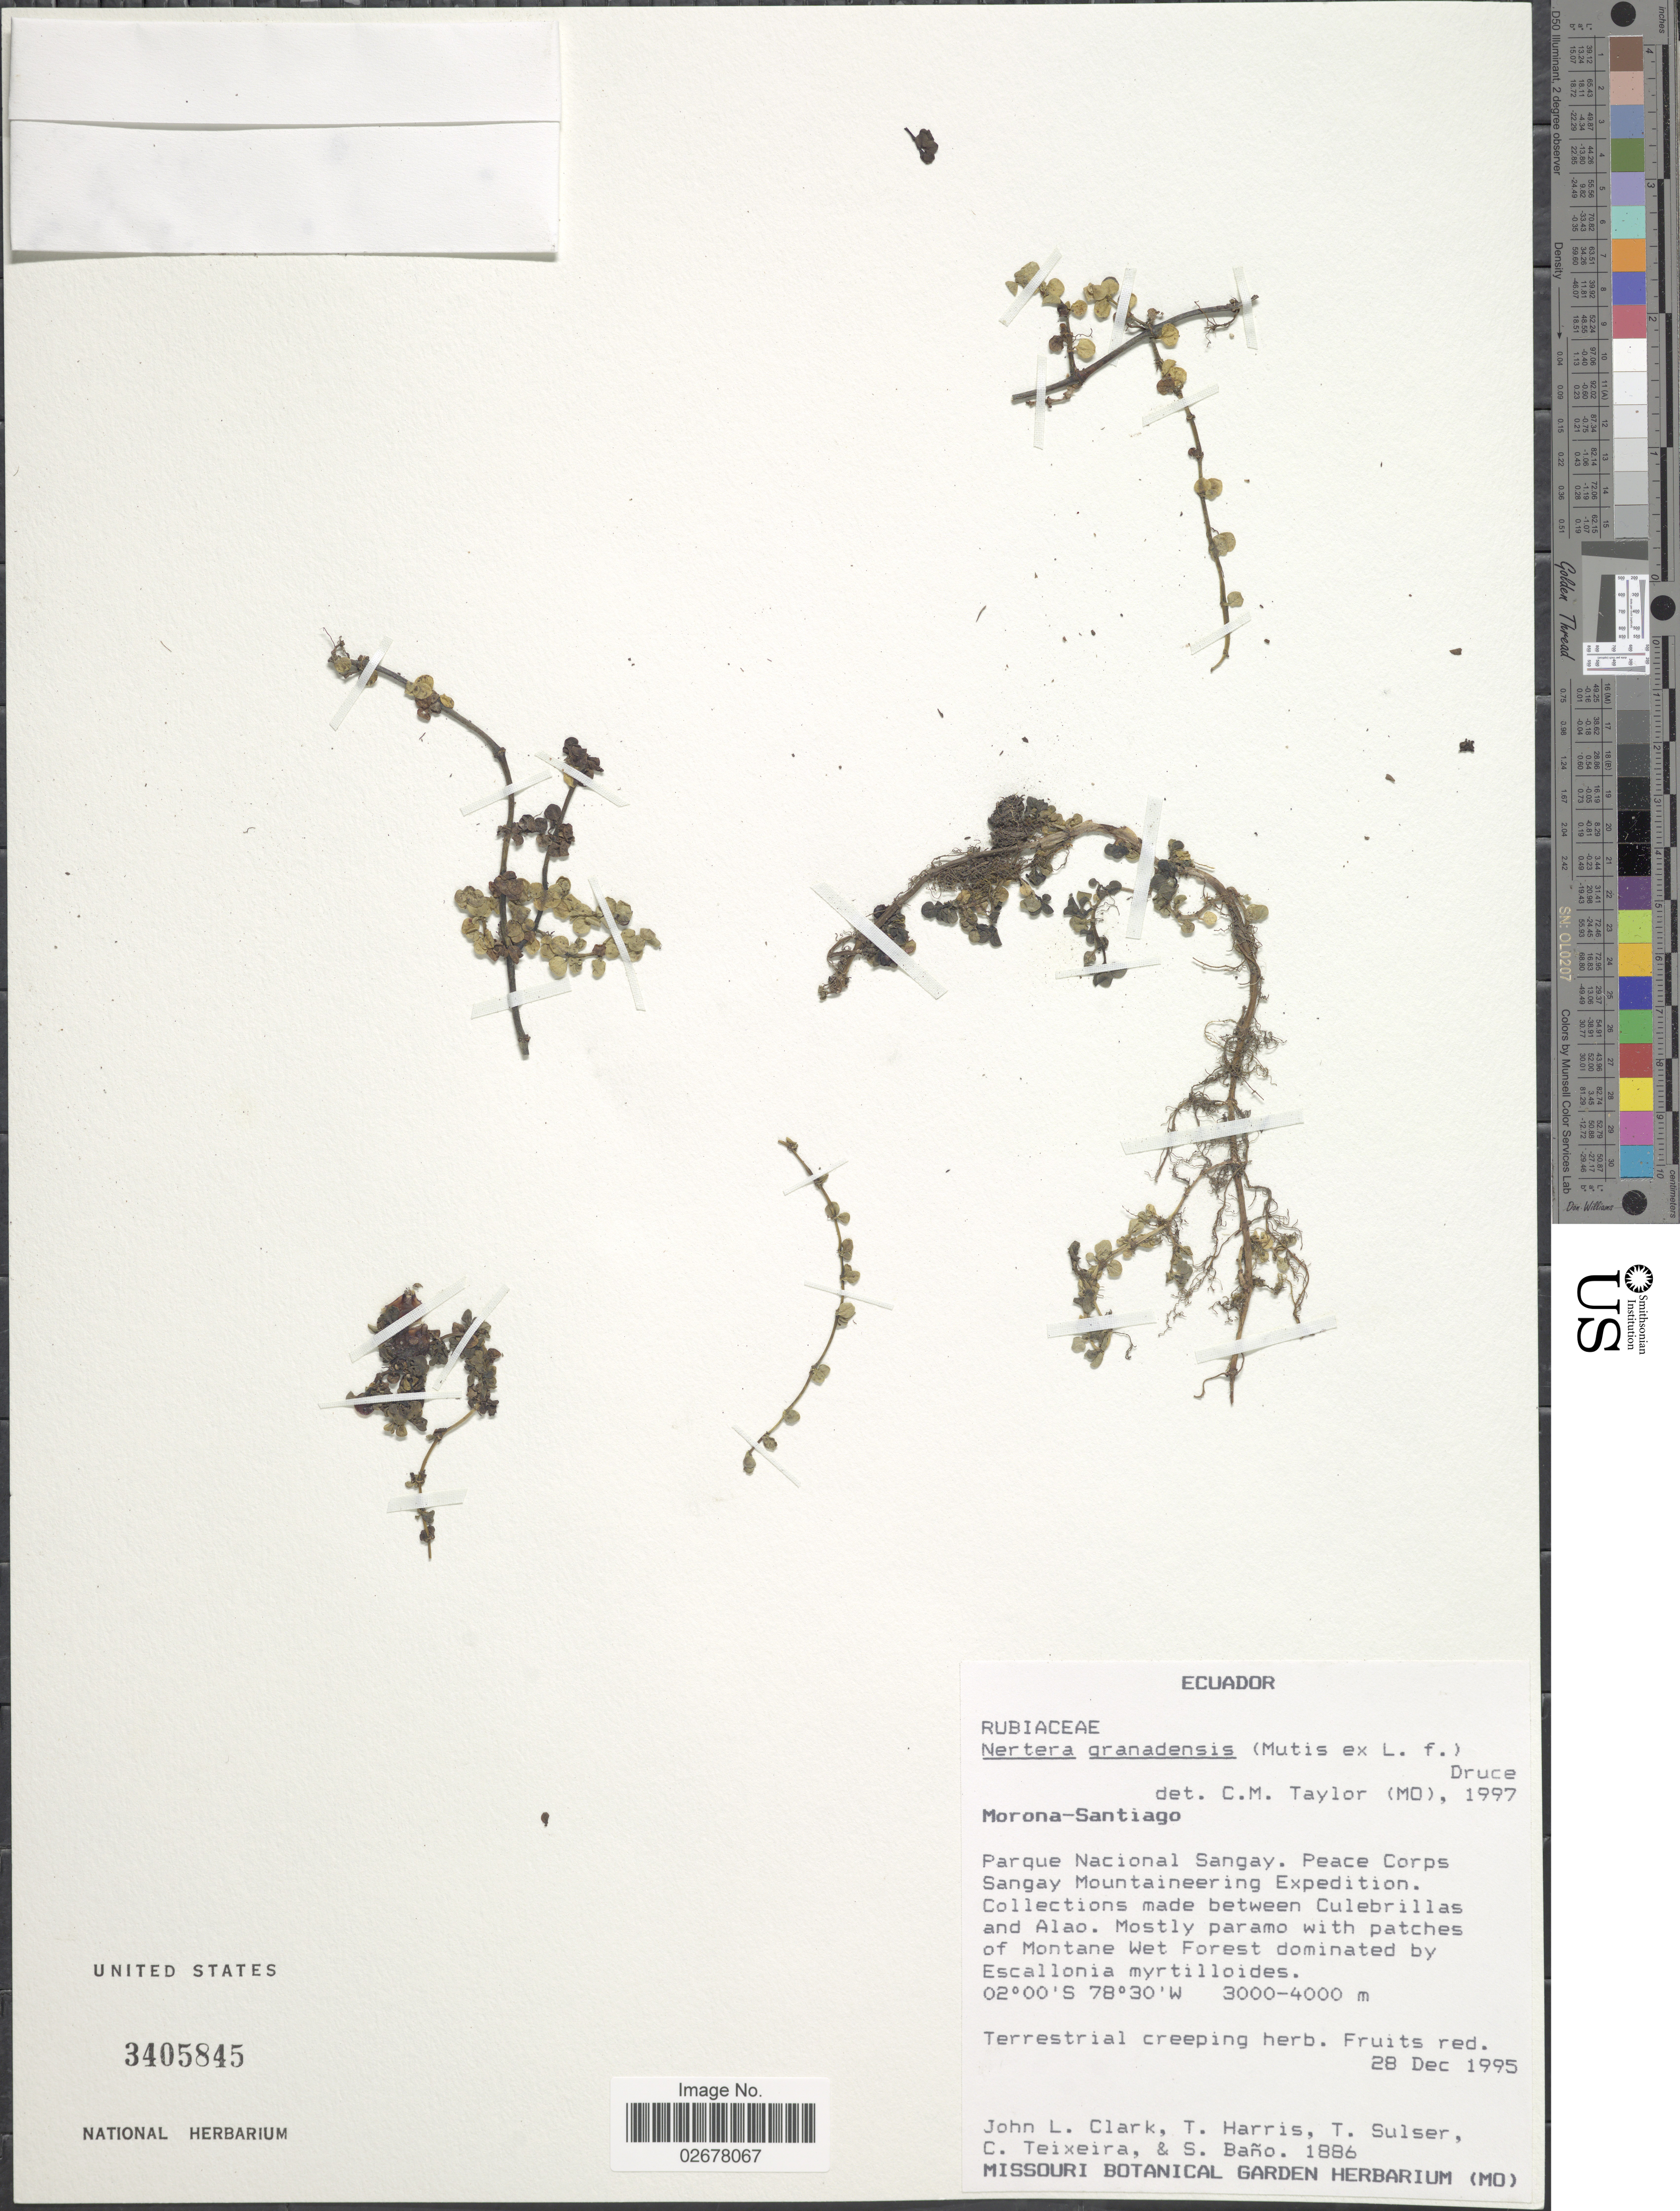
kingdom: Plantae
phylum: Tracheophyta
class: Magnoliopsida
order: Gentianales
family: Rubiaceae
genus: Nertera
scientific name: Nertera depressa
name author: Banks & Sol. ex Gaertn.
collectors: J. L. Clark, T. Harris, T. Sulser, C. Teixeira & S. Bano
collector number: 1886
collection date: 1995-12-28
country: Ecuador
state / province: Morona-Santiago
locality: Parque Nacional Sangay. Peace Corps Sangay Mountaineering Expedition. Collections made between Culebrillas and Alao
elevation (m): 3000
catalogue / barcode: US 3405845